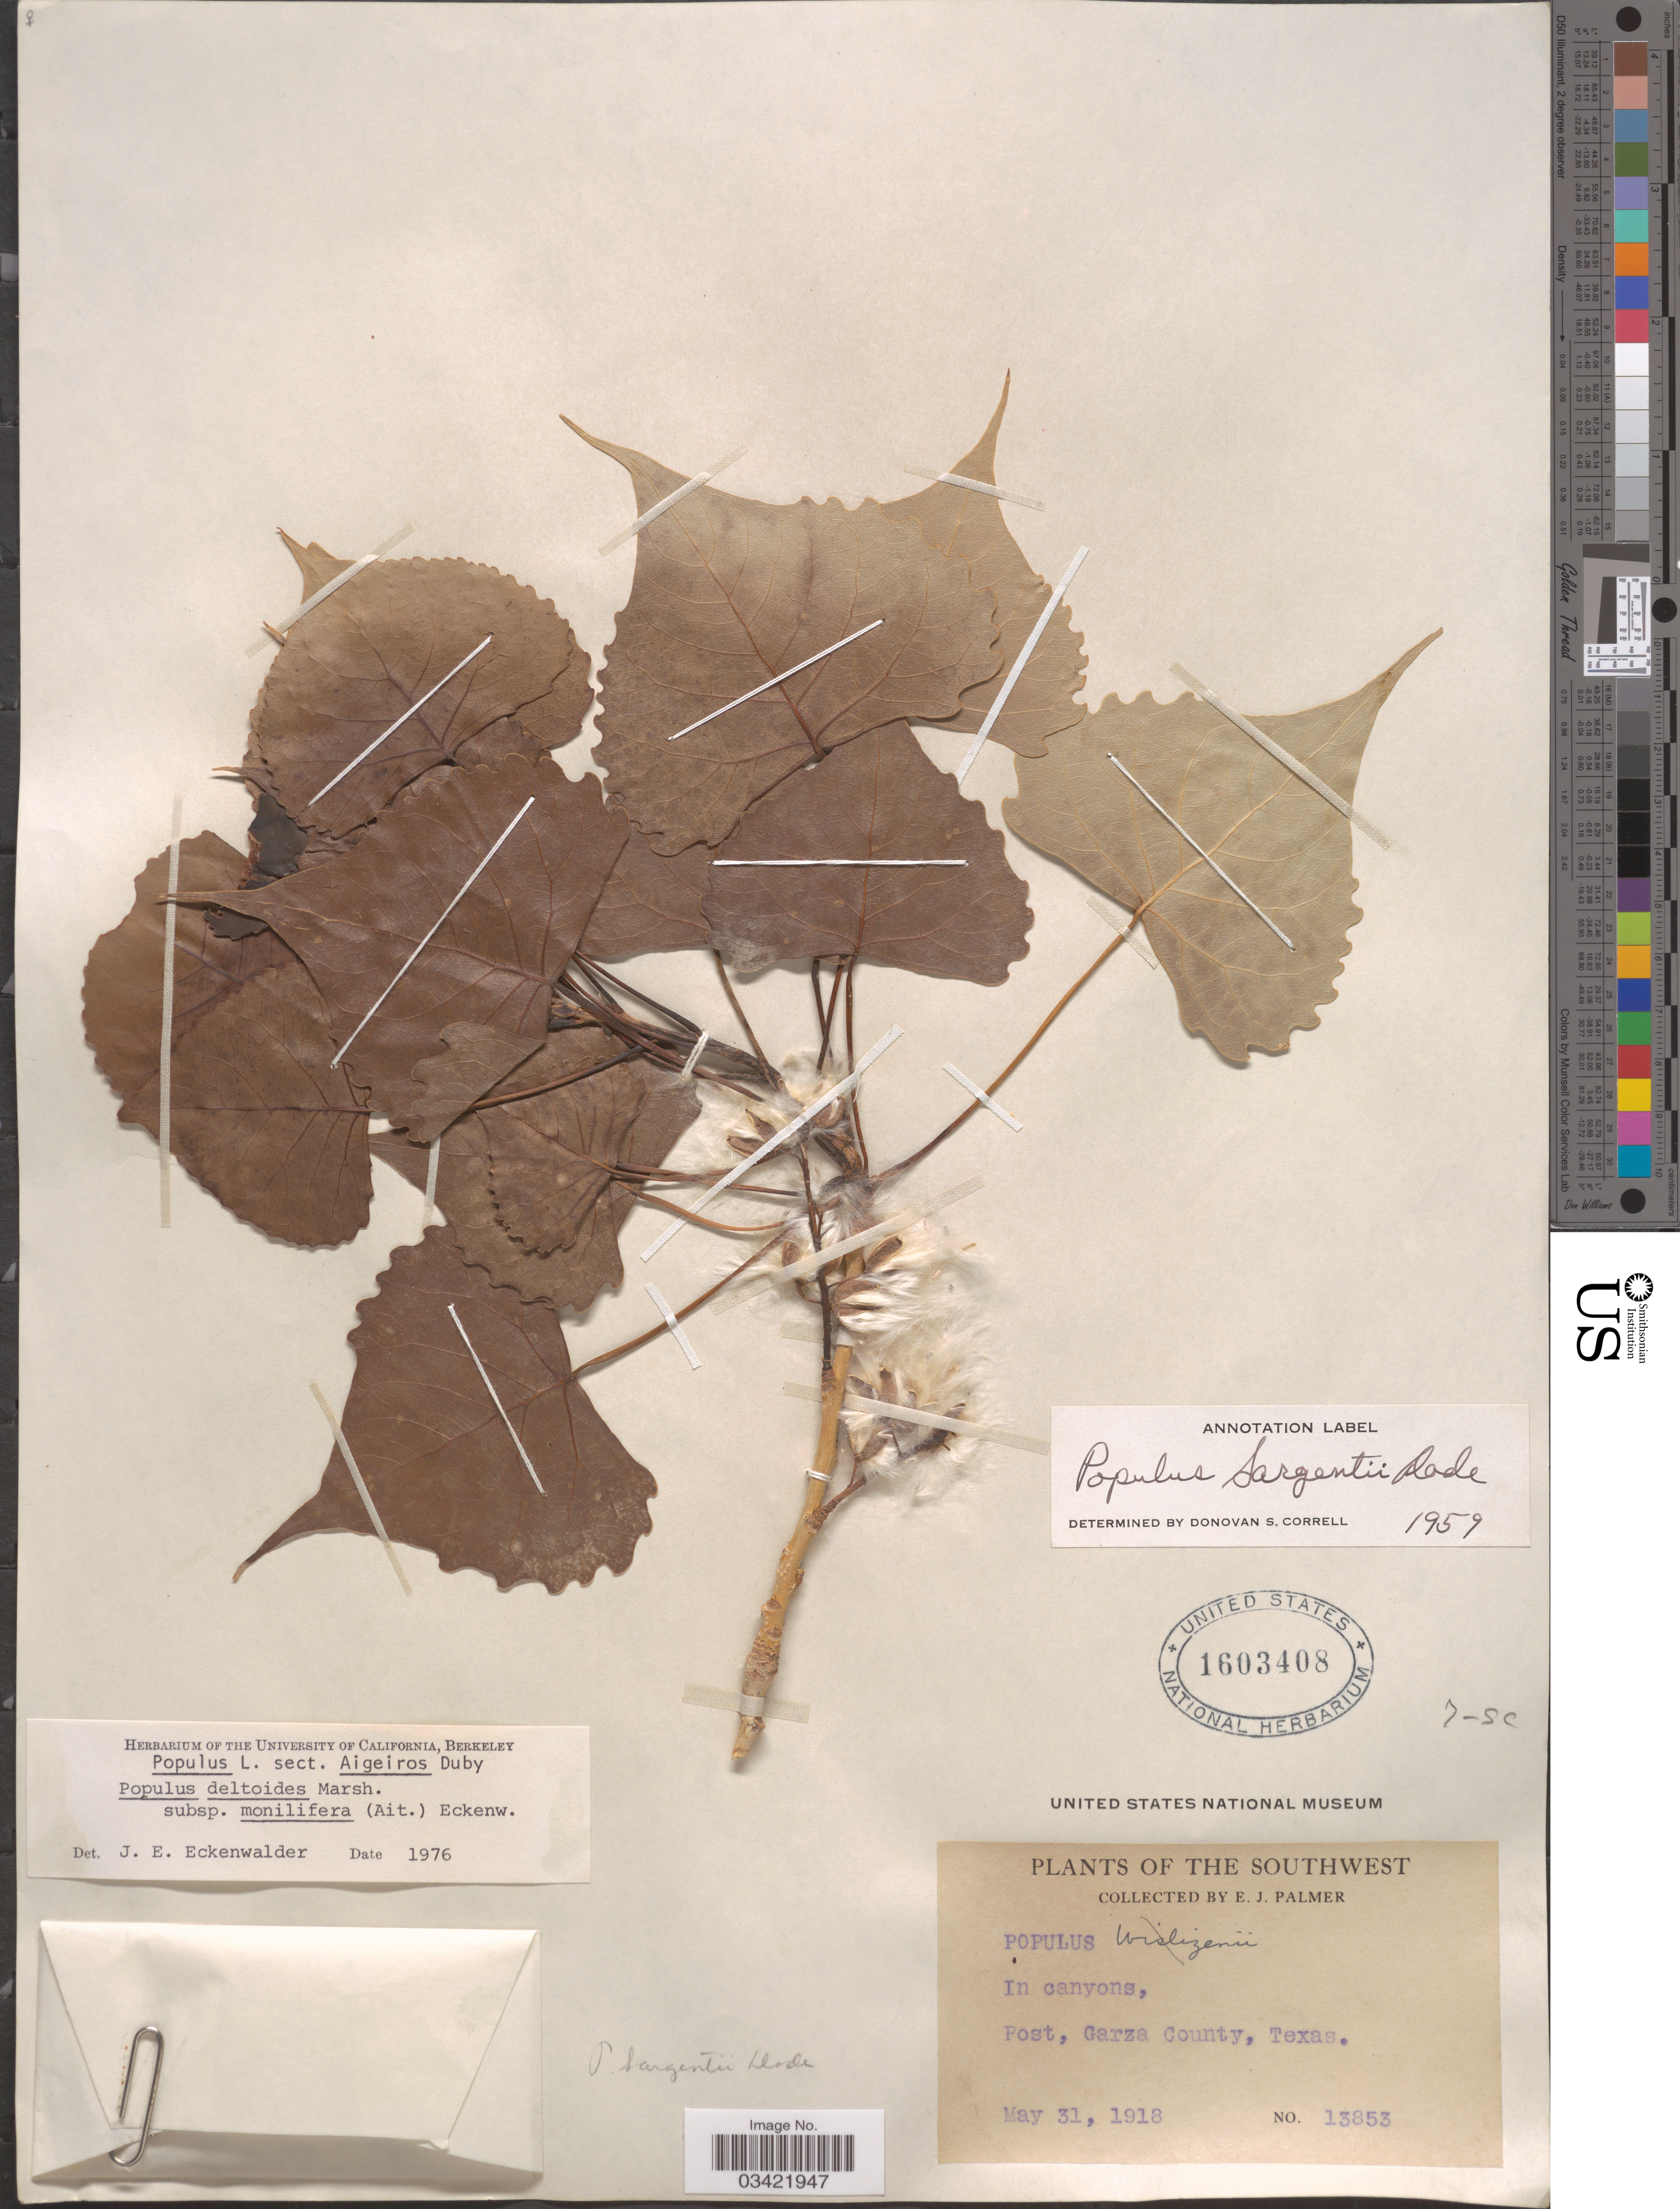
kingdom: Plantae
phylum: Tracheophyta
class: Magnoliopsida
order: Malpighiales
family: Salicaceae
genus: Populus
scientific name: Populus deltoides subsp. monilifera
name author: (Aiton) Eckenw.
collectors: E. J. Palmer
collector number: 13853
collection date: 1918-05-31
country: United States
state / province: Texas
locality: The Southwest. Post, Garza County.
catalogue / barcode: US 1603408